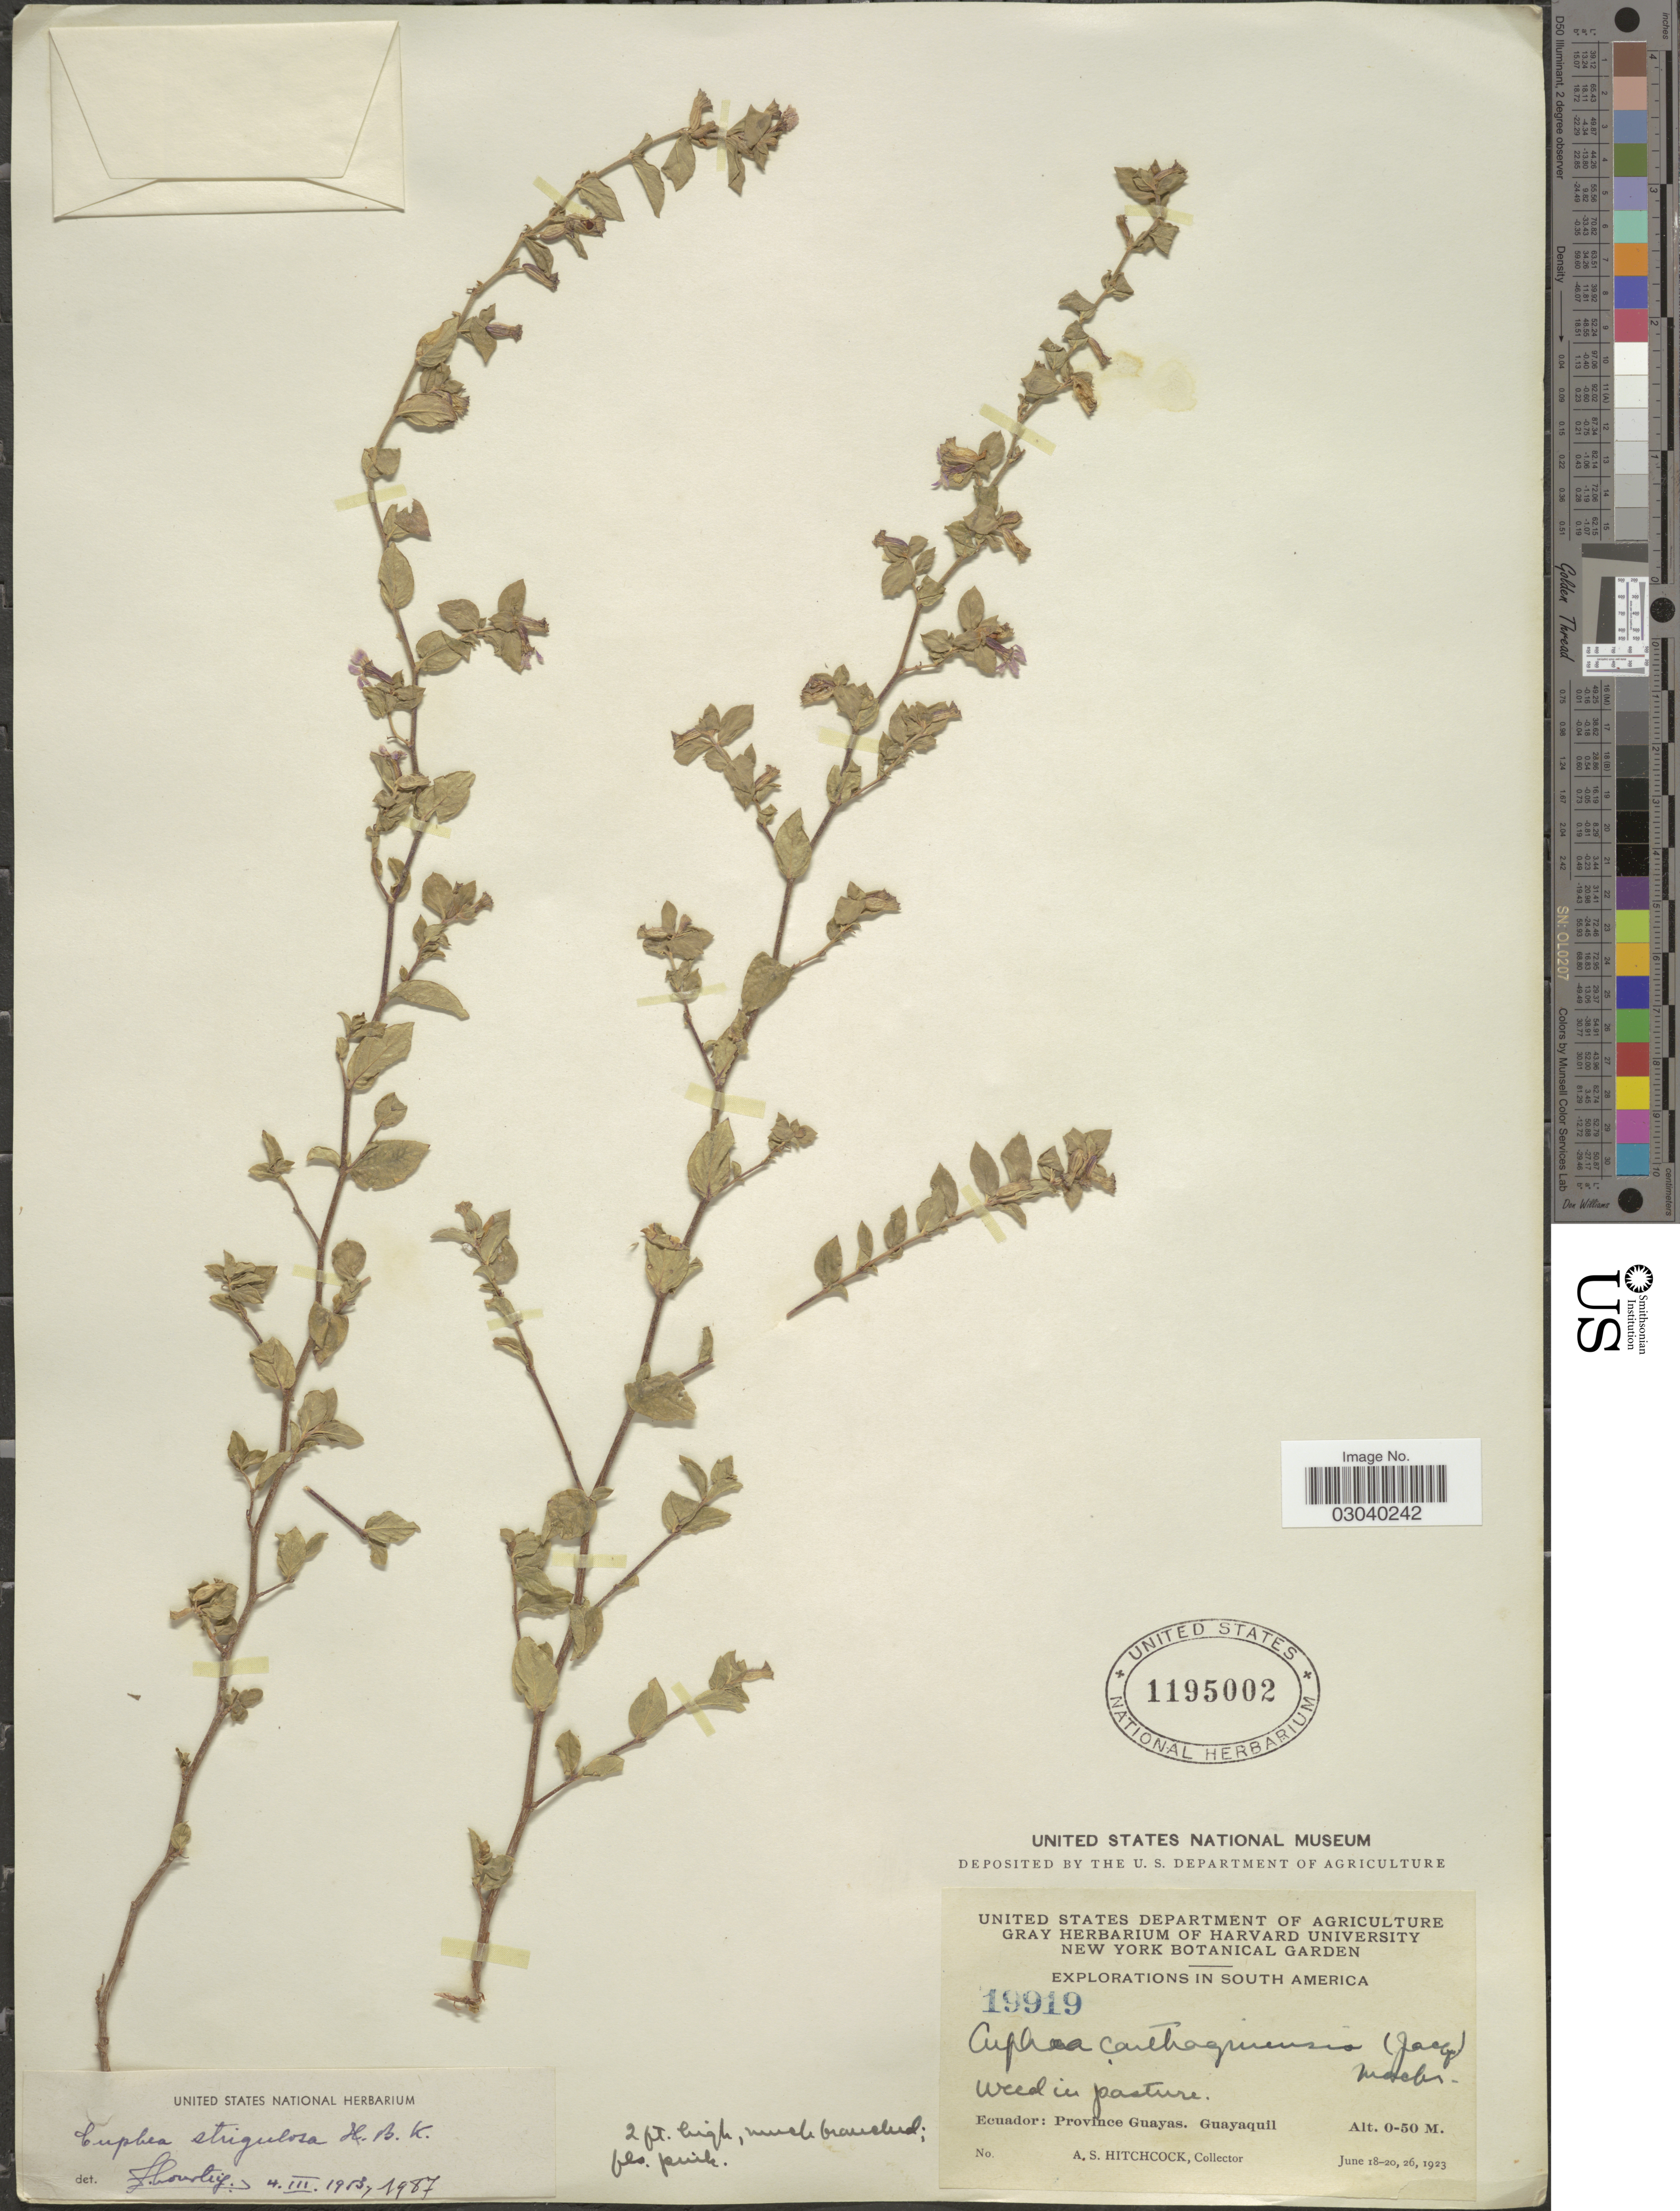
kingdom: Plantae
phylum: Tracheophyta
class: Magnoliopsida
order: Myrtales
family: Lythraceae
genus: Cuphea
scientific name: Cuphea strigulosa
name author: Kunth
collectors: A. S. Hitchcock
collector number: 19919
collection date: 1923-06-18/1923-06-26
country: Ecuador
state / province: Guayas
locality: Guayaquil.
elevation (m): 0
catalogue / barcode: US 1195002